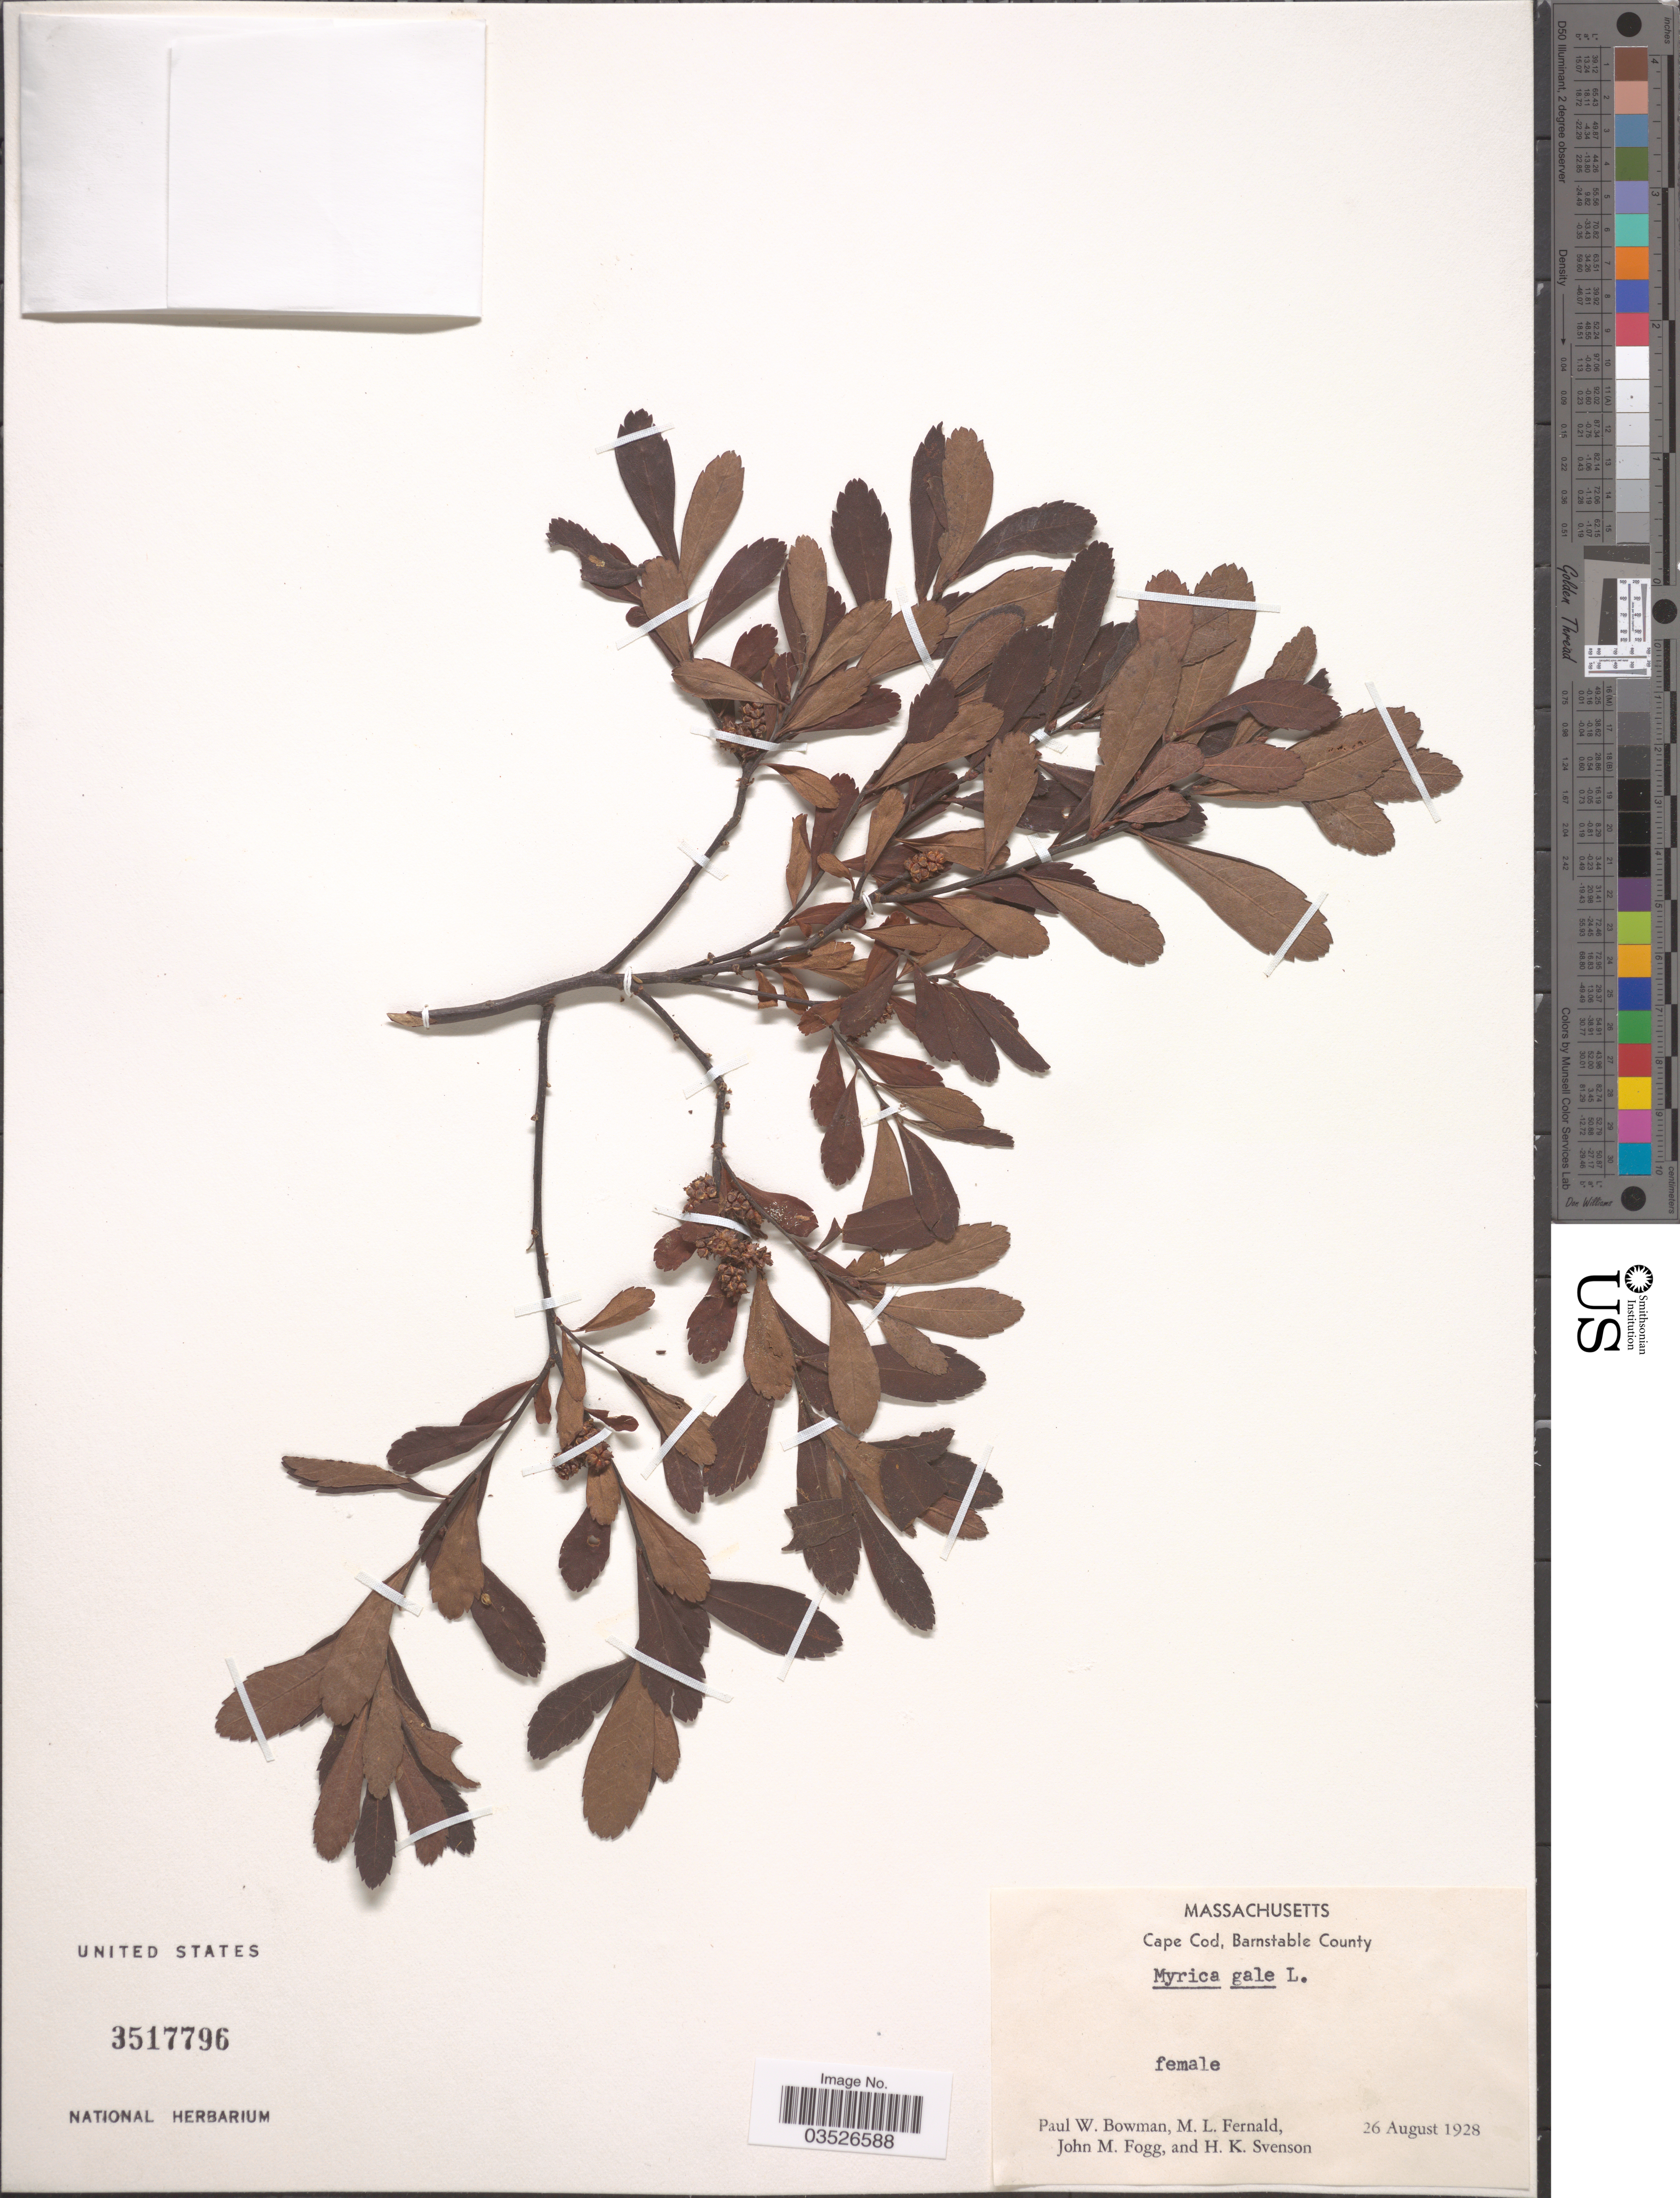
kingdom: Plantae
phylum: Tracheophyta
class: Magnoliopsida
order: Fagales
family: Myricaceae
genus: Myrica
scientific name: Myrica gale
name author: L.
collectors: P. Bowman, M. L. Fernald, J. Fogg & H. K. Svenson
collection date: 1928-08-26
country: United States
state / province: Massachusetts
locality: Cape Cod, Barnstable County.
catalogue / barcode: US 3517796